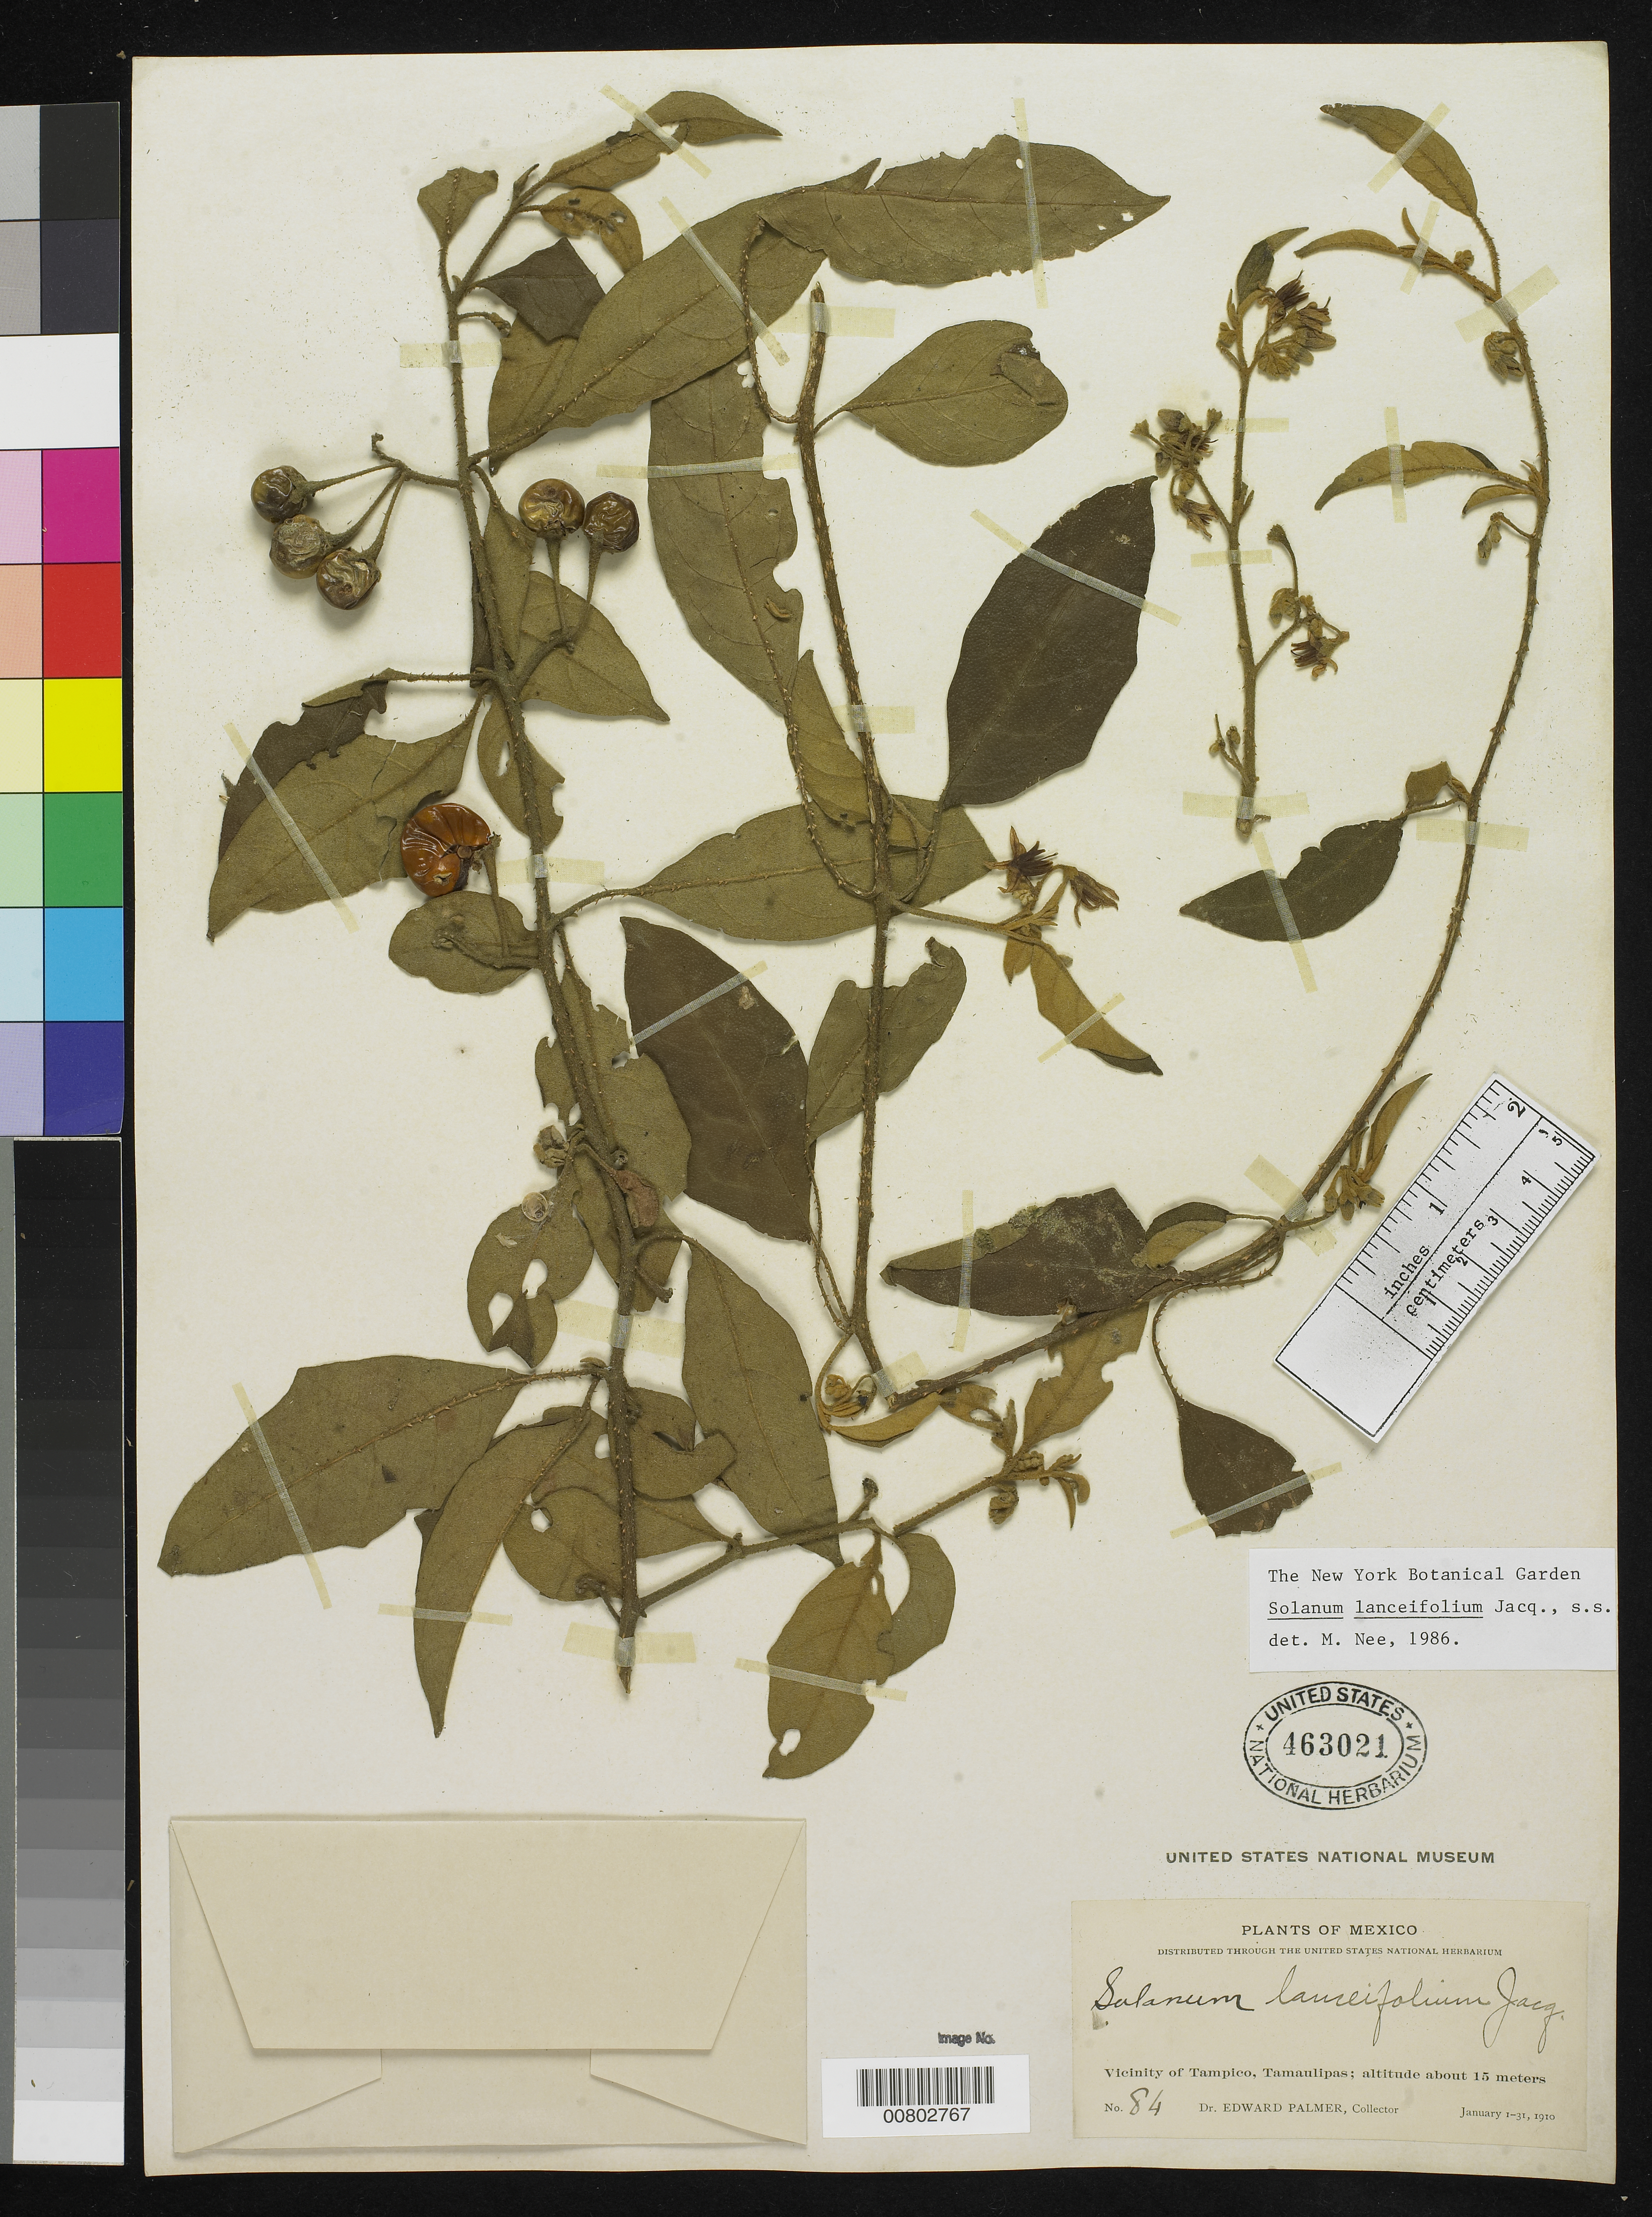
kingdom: Plantae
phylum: Tracheophyta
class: Magnoliopsida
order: Solanales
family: Solanaceae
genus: Solanum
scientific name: Solanum lanceifolium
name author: Jacq.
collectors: E. Palmer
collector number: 84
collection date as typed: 01 Jan 1910 to 31 Jan 1910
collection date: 1910-01-01/1910-01-31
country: Mexico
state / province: Tamaulipas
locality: Vicinity of Tampico, Tamaulipas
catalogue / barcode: US 463021